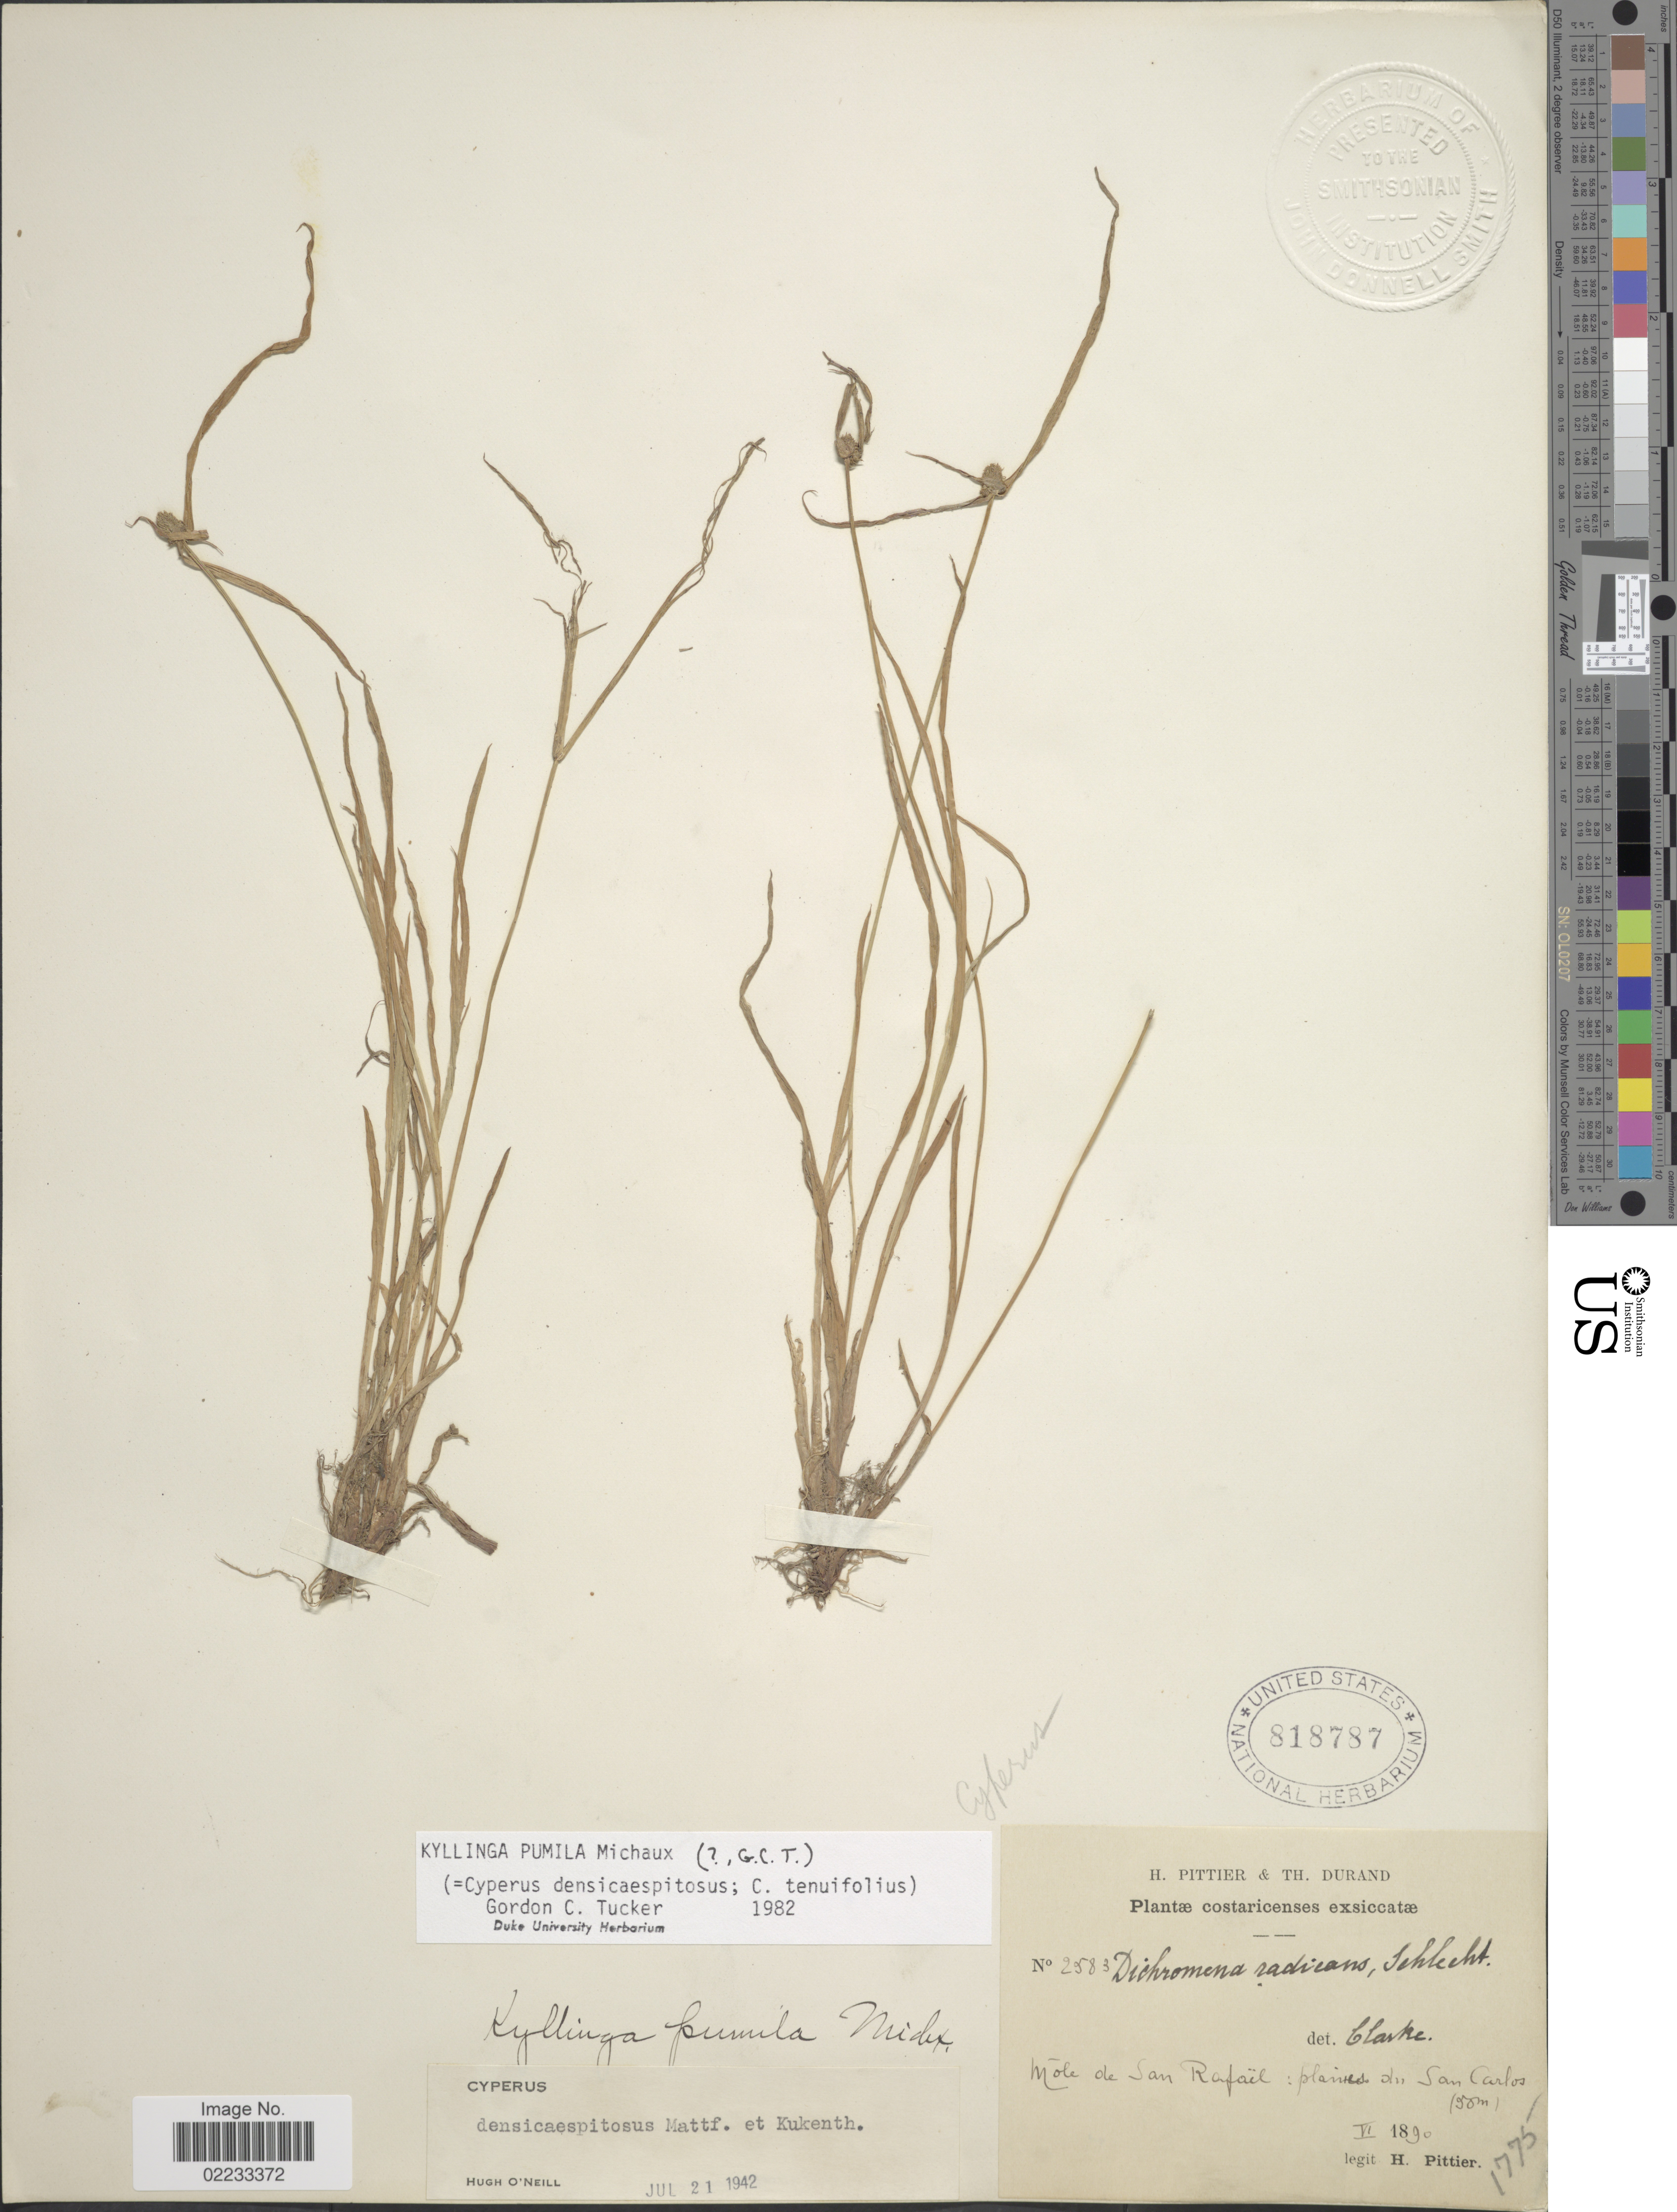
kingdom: Plantae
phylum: Tracheophyta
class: Liliopsida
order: Poales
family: Cyperaceae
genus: Cyperus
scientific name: Cyperus hortensis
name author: (Salzm. ex Steud.) Dorr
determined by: Strong, Mark T., (BOT), Smithsonian Institution - National Museum of Natural History (UNITED STATES)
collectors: H. F. Pittier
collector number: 2583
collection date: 1890-06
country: Costa Rica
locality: Mole de San Rafael: plaines du San Carlos.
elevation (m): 50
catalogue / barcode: US 818787